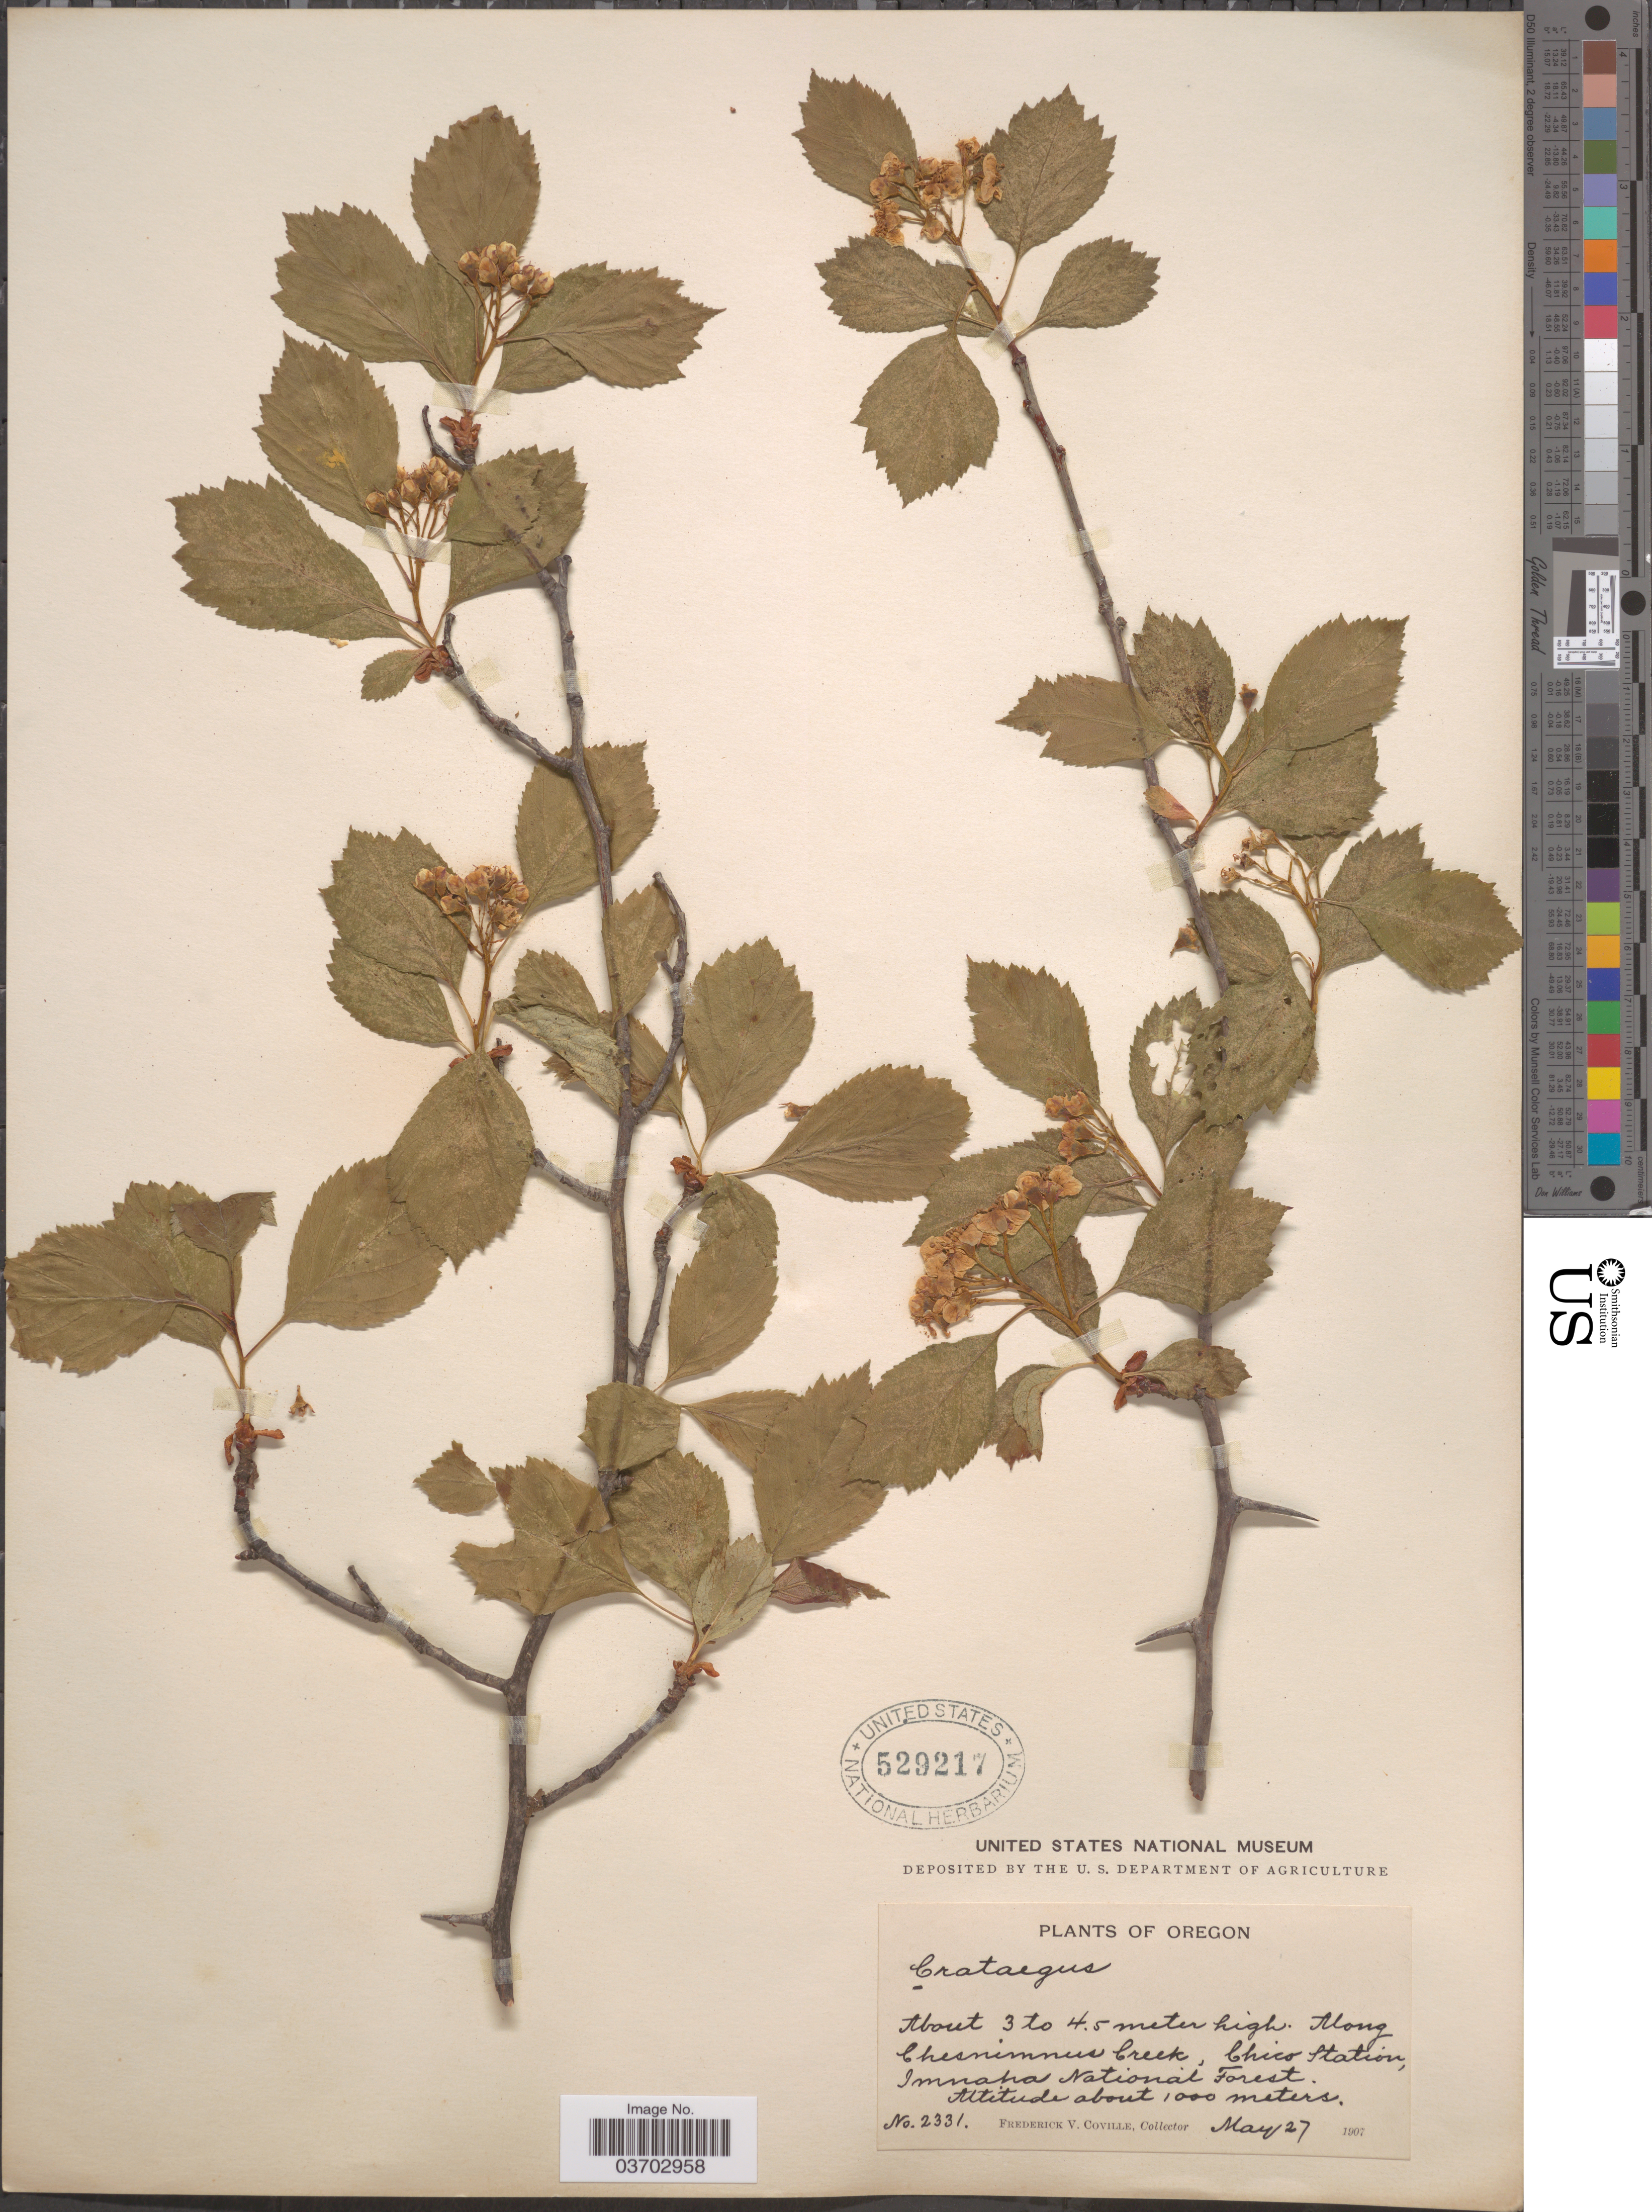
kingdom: Plantae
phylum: Tracheophyta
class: Magnoliopsida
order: Rosales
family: Rosaceae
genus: Crataegus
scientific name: Crataegus sp.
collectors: F. V. Coville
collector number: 2331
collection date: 1907-05-27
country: United States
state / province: Oregon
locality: Along Chesnimnus Creek, Chico Station, Imnaha National Forest.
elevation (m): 1000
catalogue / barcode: US 529217